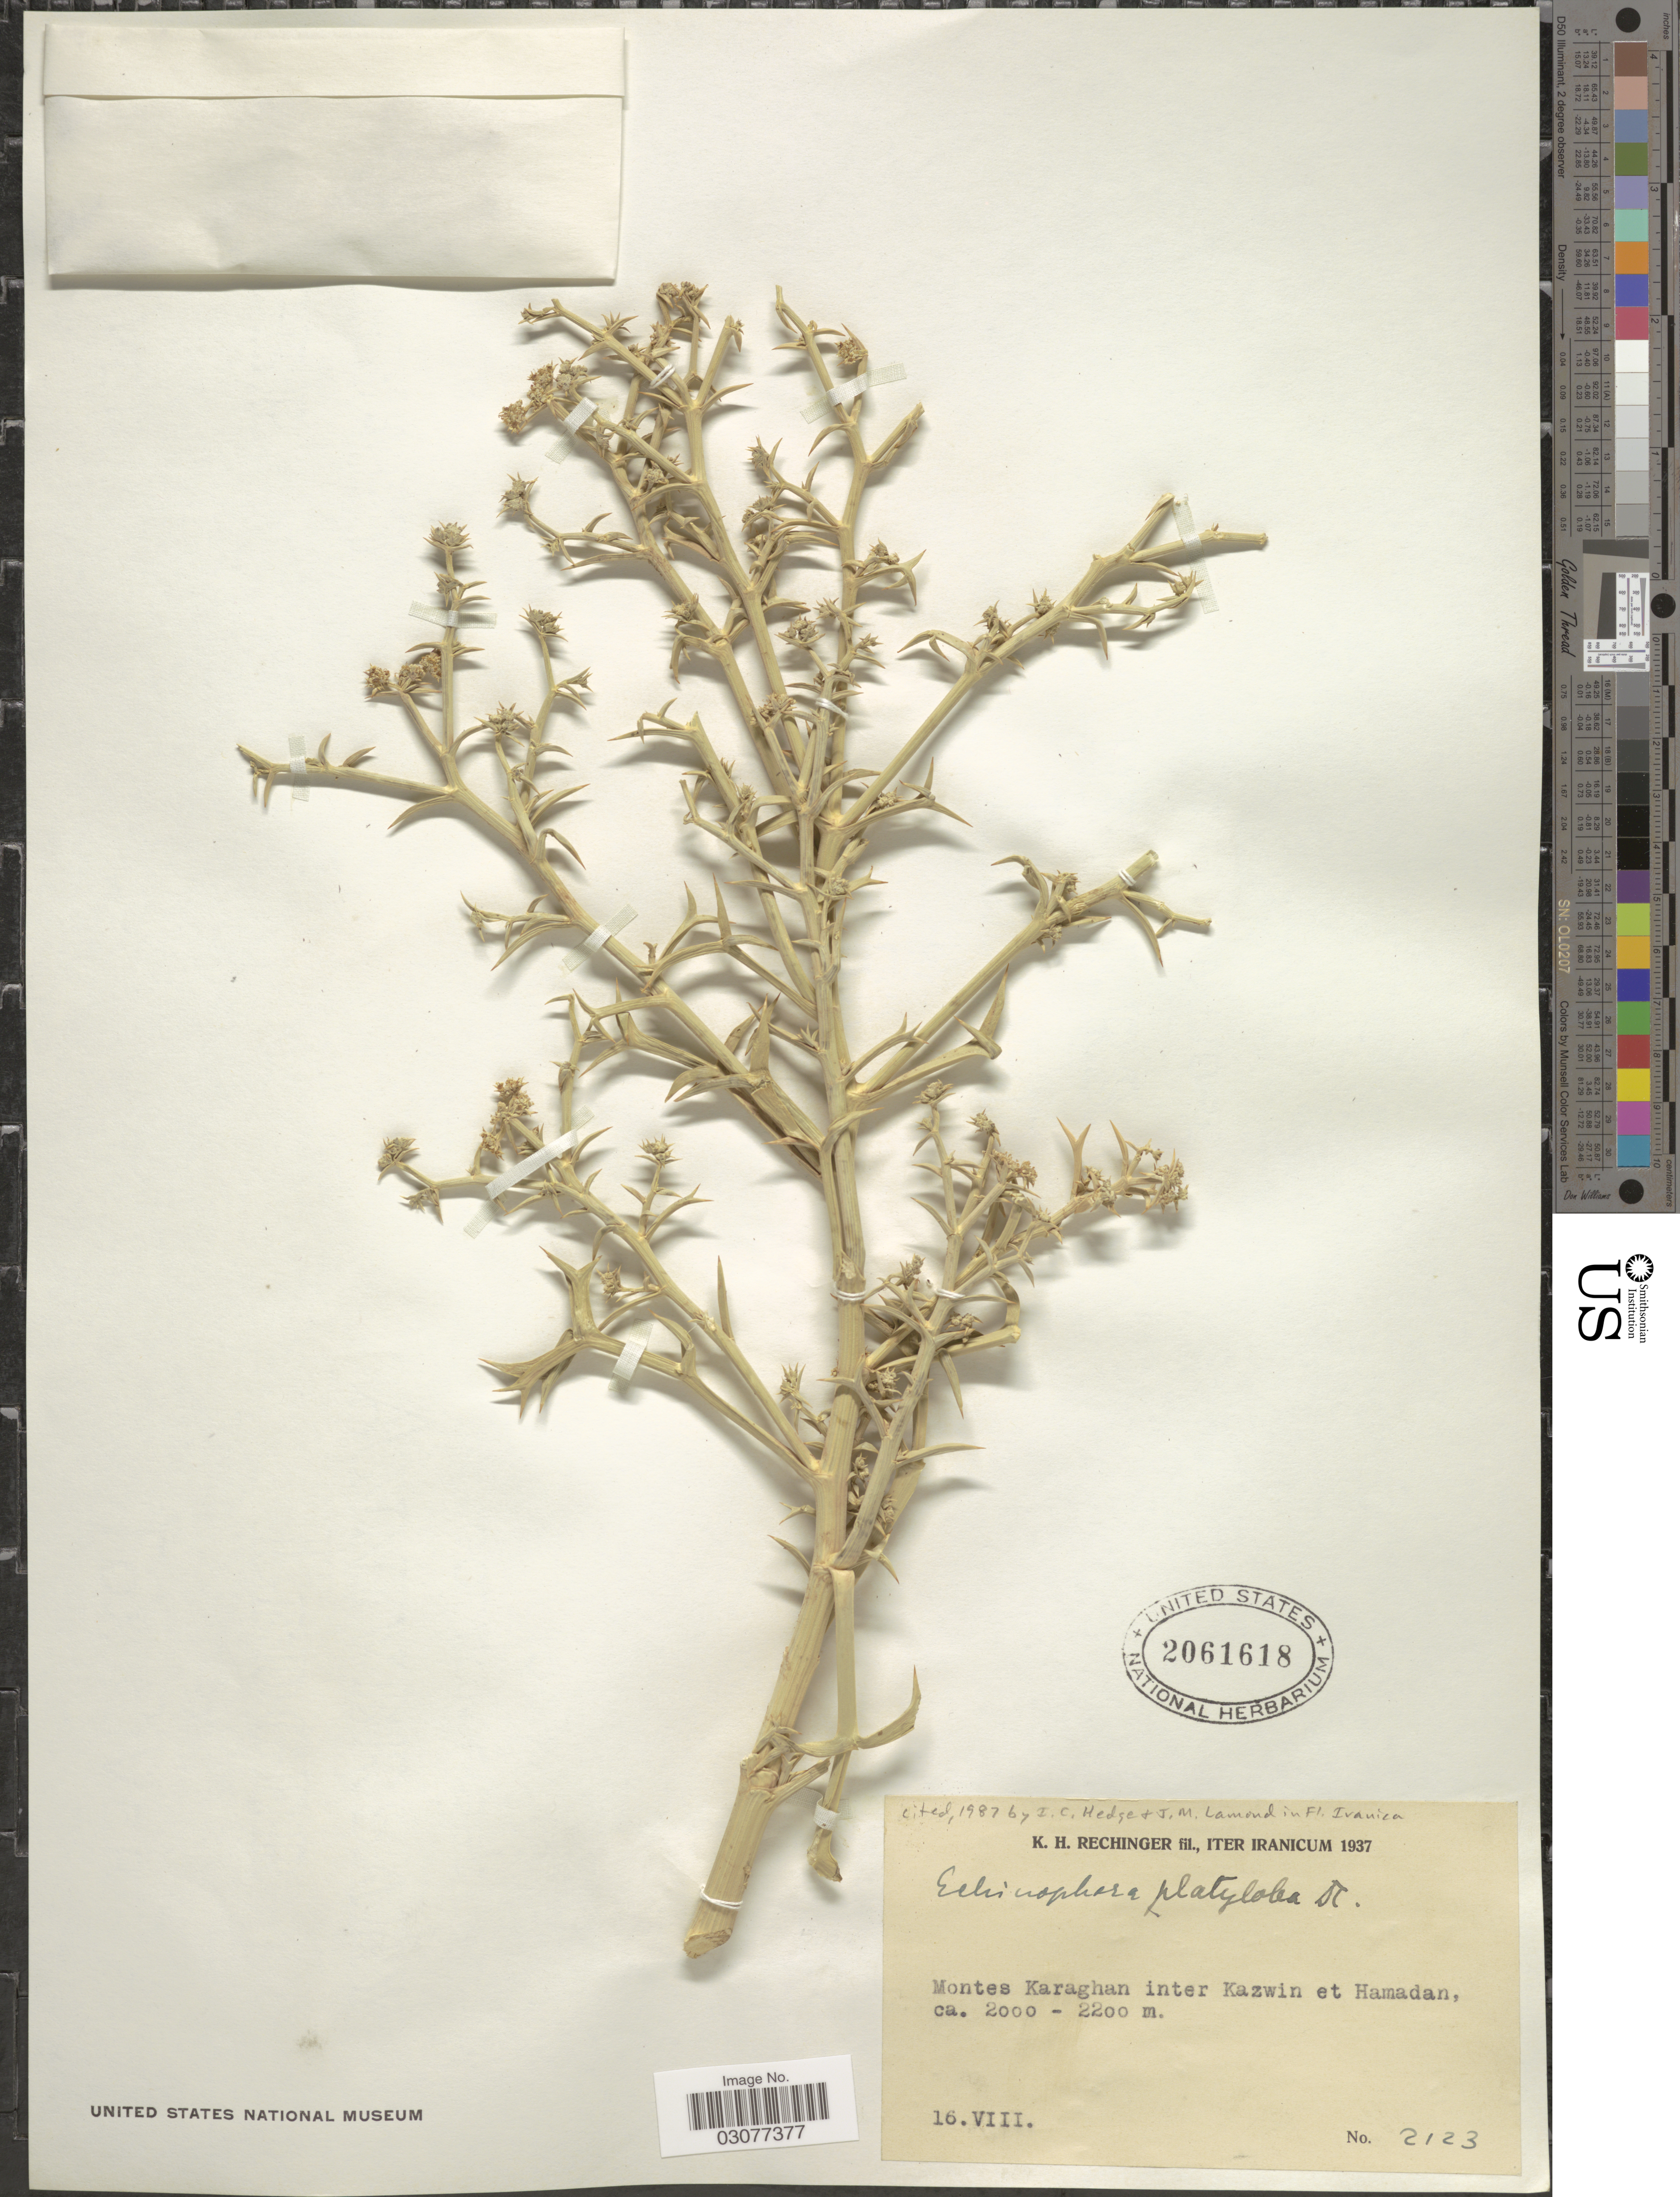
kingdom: Plantae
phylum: Tracheophyta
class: Magnoliopsida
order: Apiales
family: Apiaceae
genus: Echinophora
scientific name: Echinophora platyloba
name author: DC.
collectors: K. H. Rechinger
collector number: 2123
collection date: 1937-08-16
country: Iran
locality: Montes Karaghan inter Kazwin et Hamadan.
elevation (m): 2000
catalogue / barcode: US 2061618